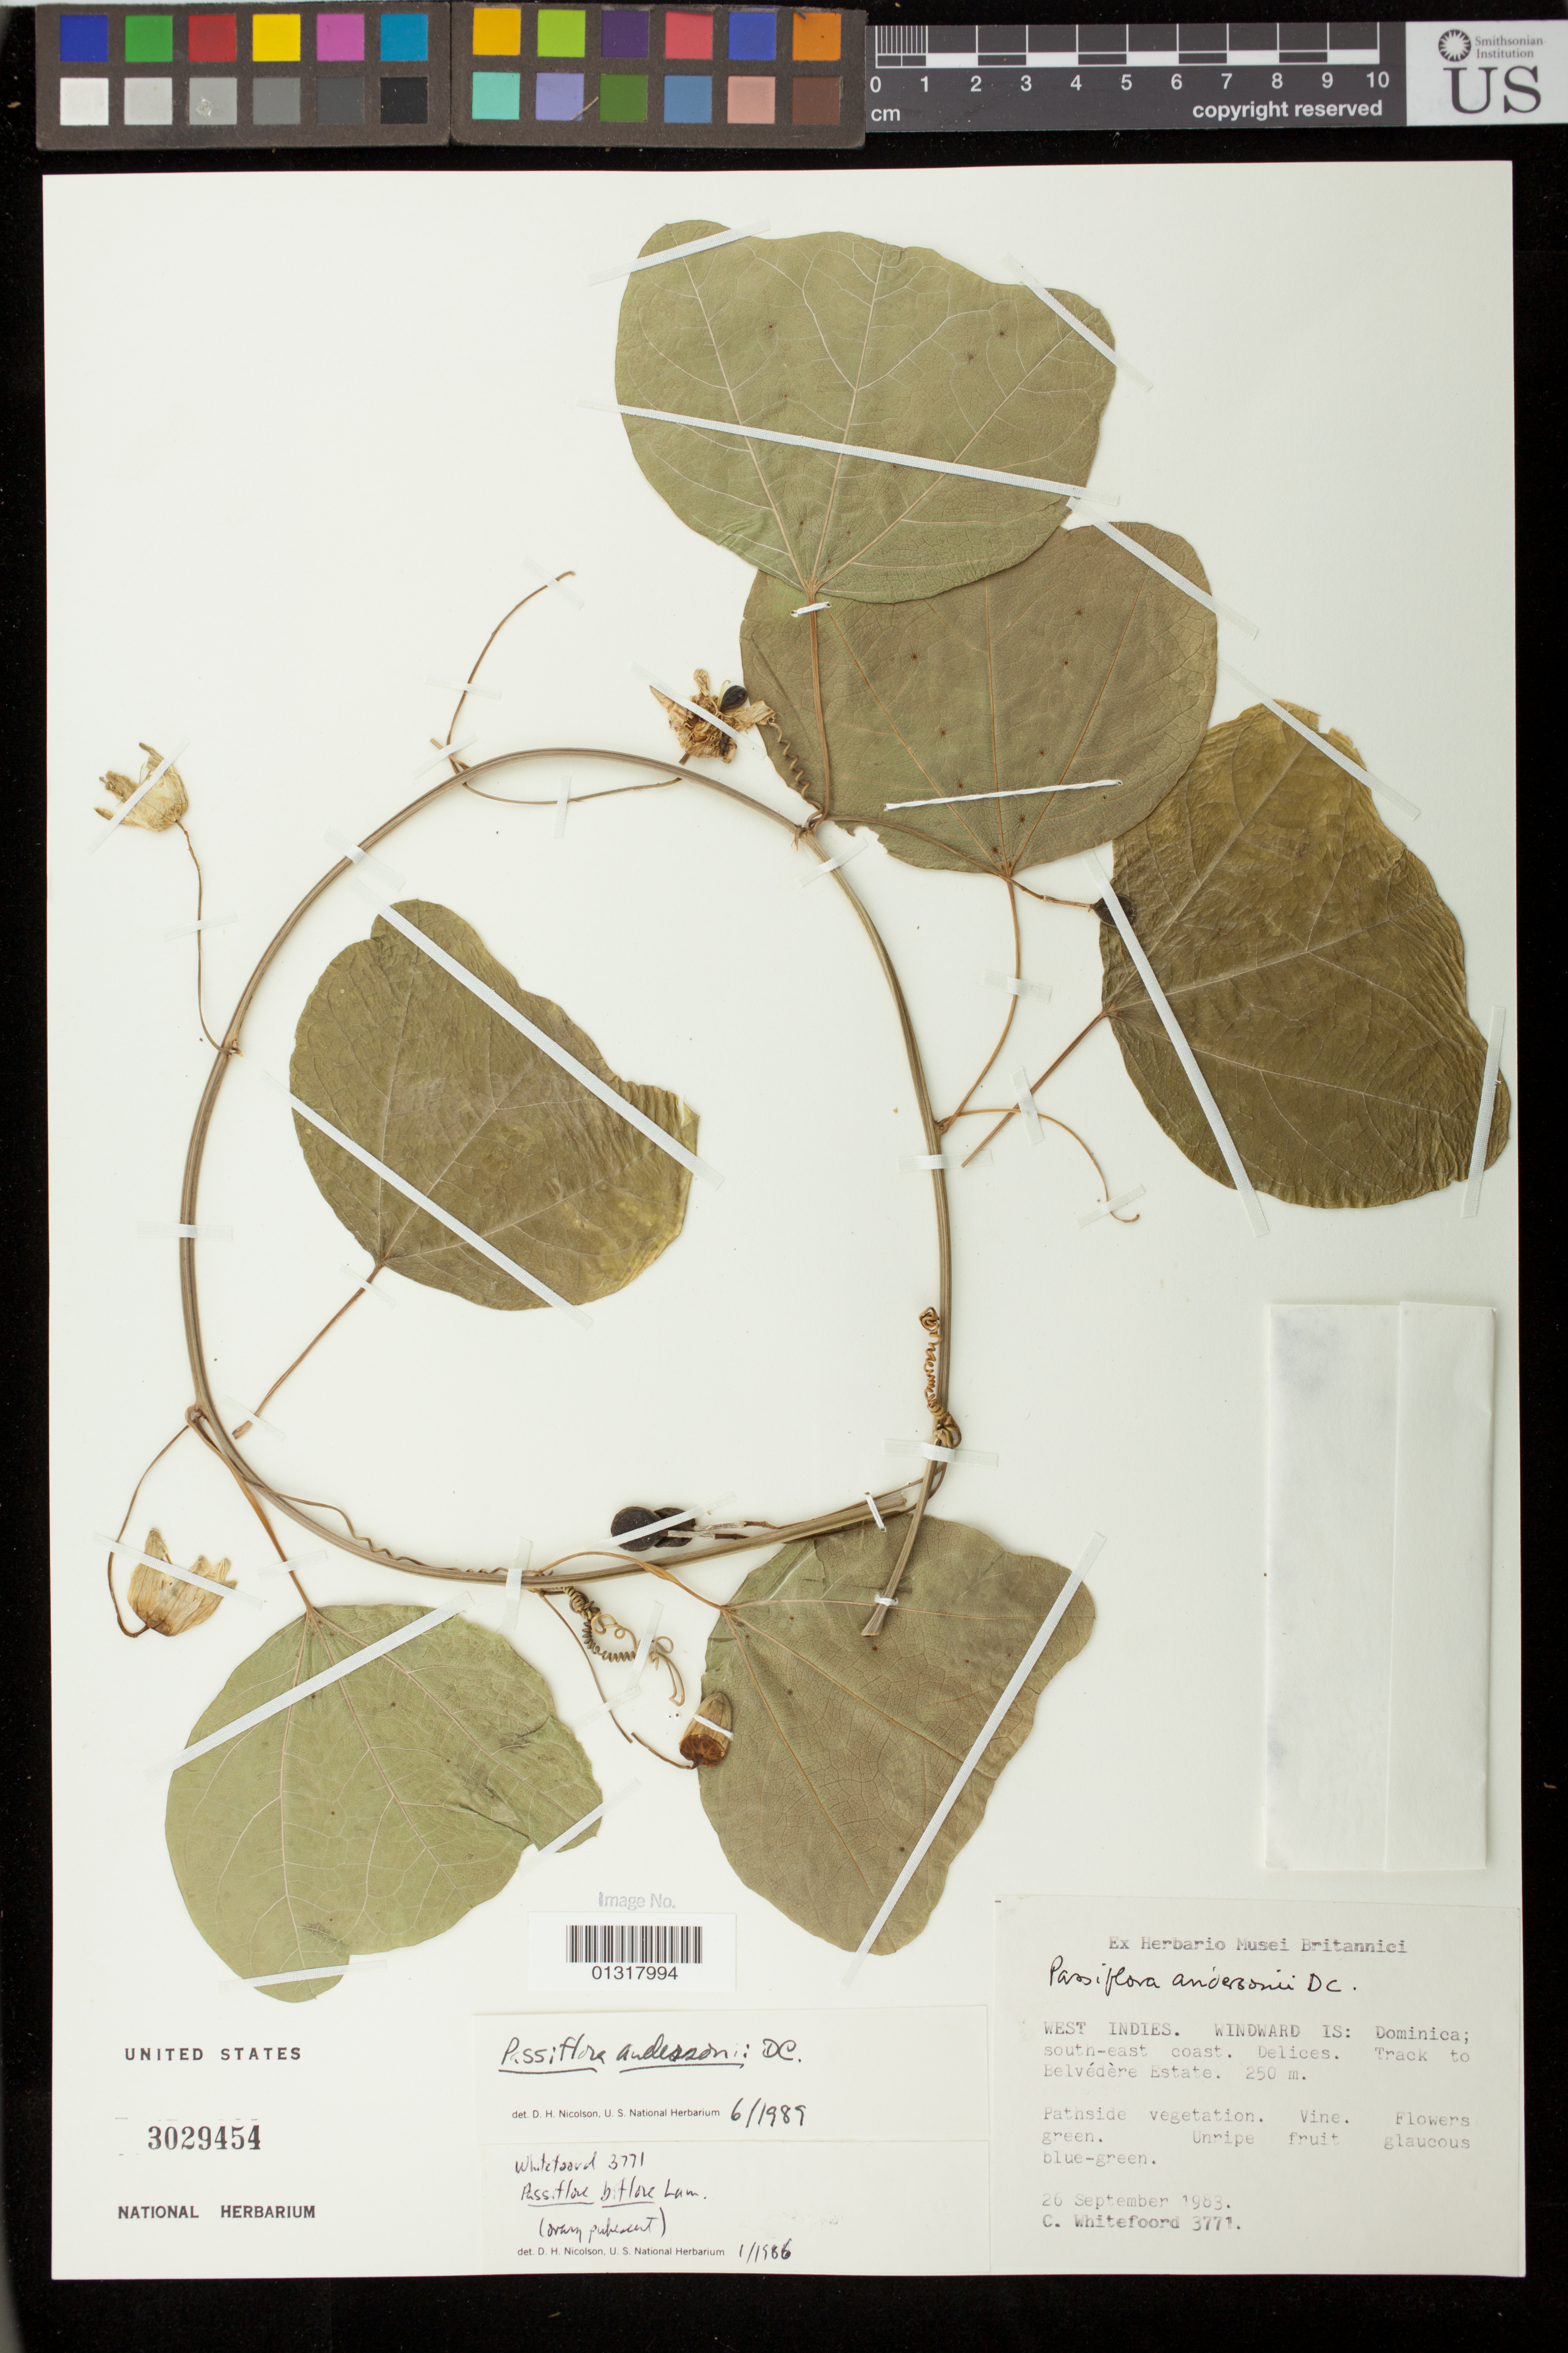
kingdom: Plantae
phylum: Tracheophyta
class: Magnoliopsida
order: Malpighiales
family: Passifloraceae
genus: Passiflora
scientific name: Passiflora andersonii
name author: DC.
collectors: C. Whitefoord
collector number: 3771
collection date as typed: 26 Sep 1983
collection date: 1983-09-26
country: Dominica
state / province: St. Patrick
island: Dominica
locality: Southeast coast. Delices. Track to Belvedere Estate.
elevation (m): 250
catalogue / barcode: US 3029454